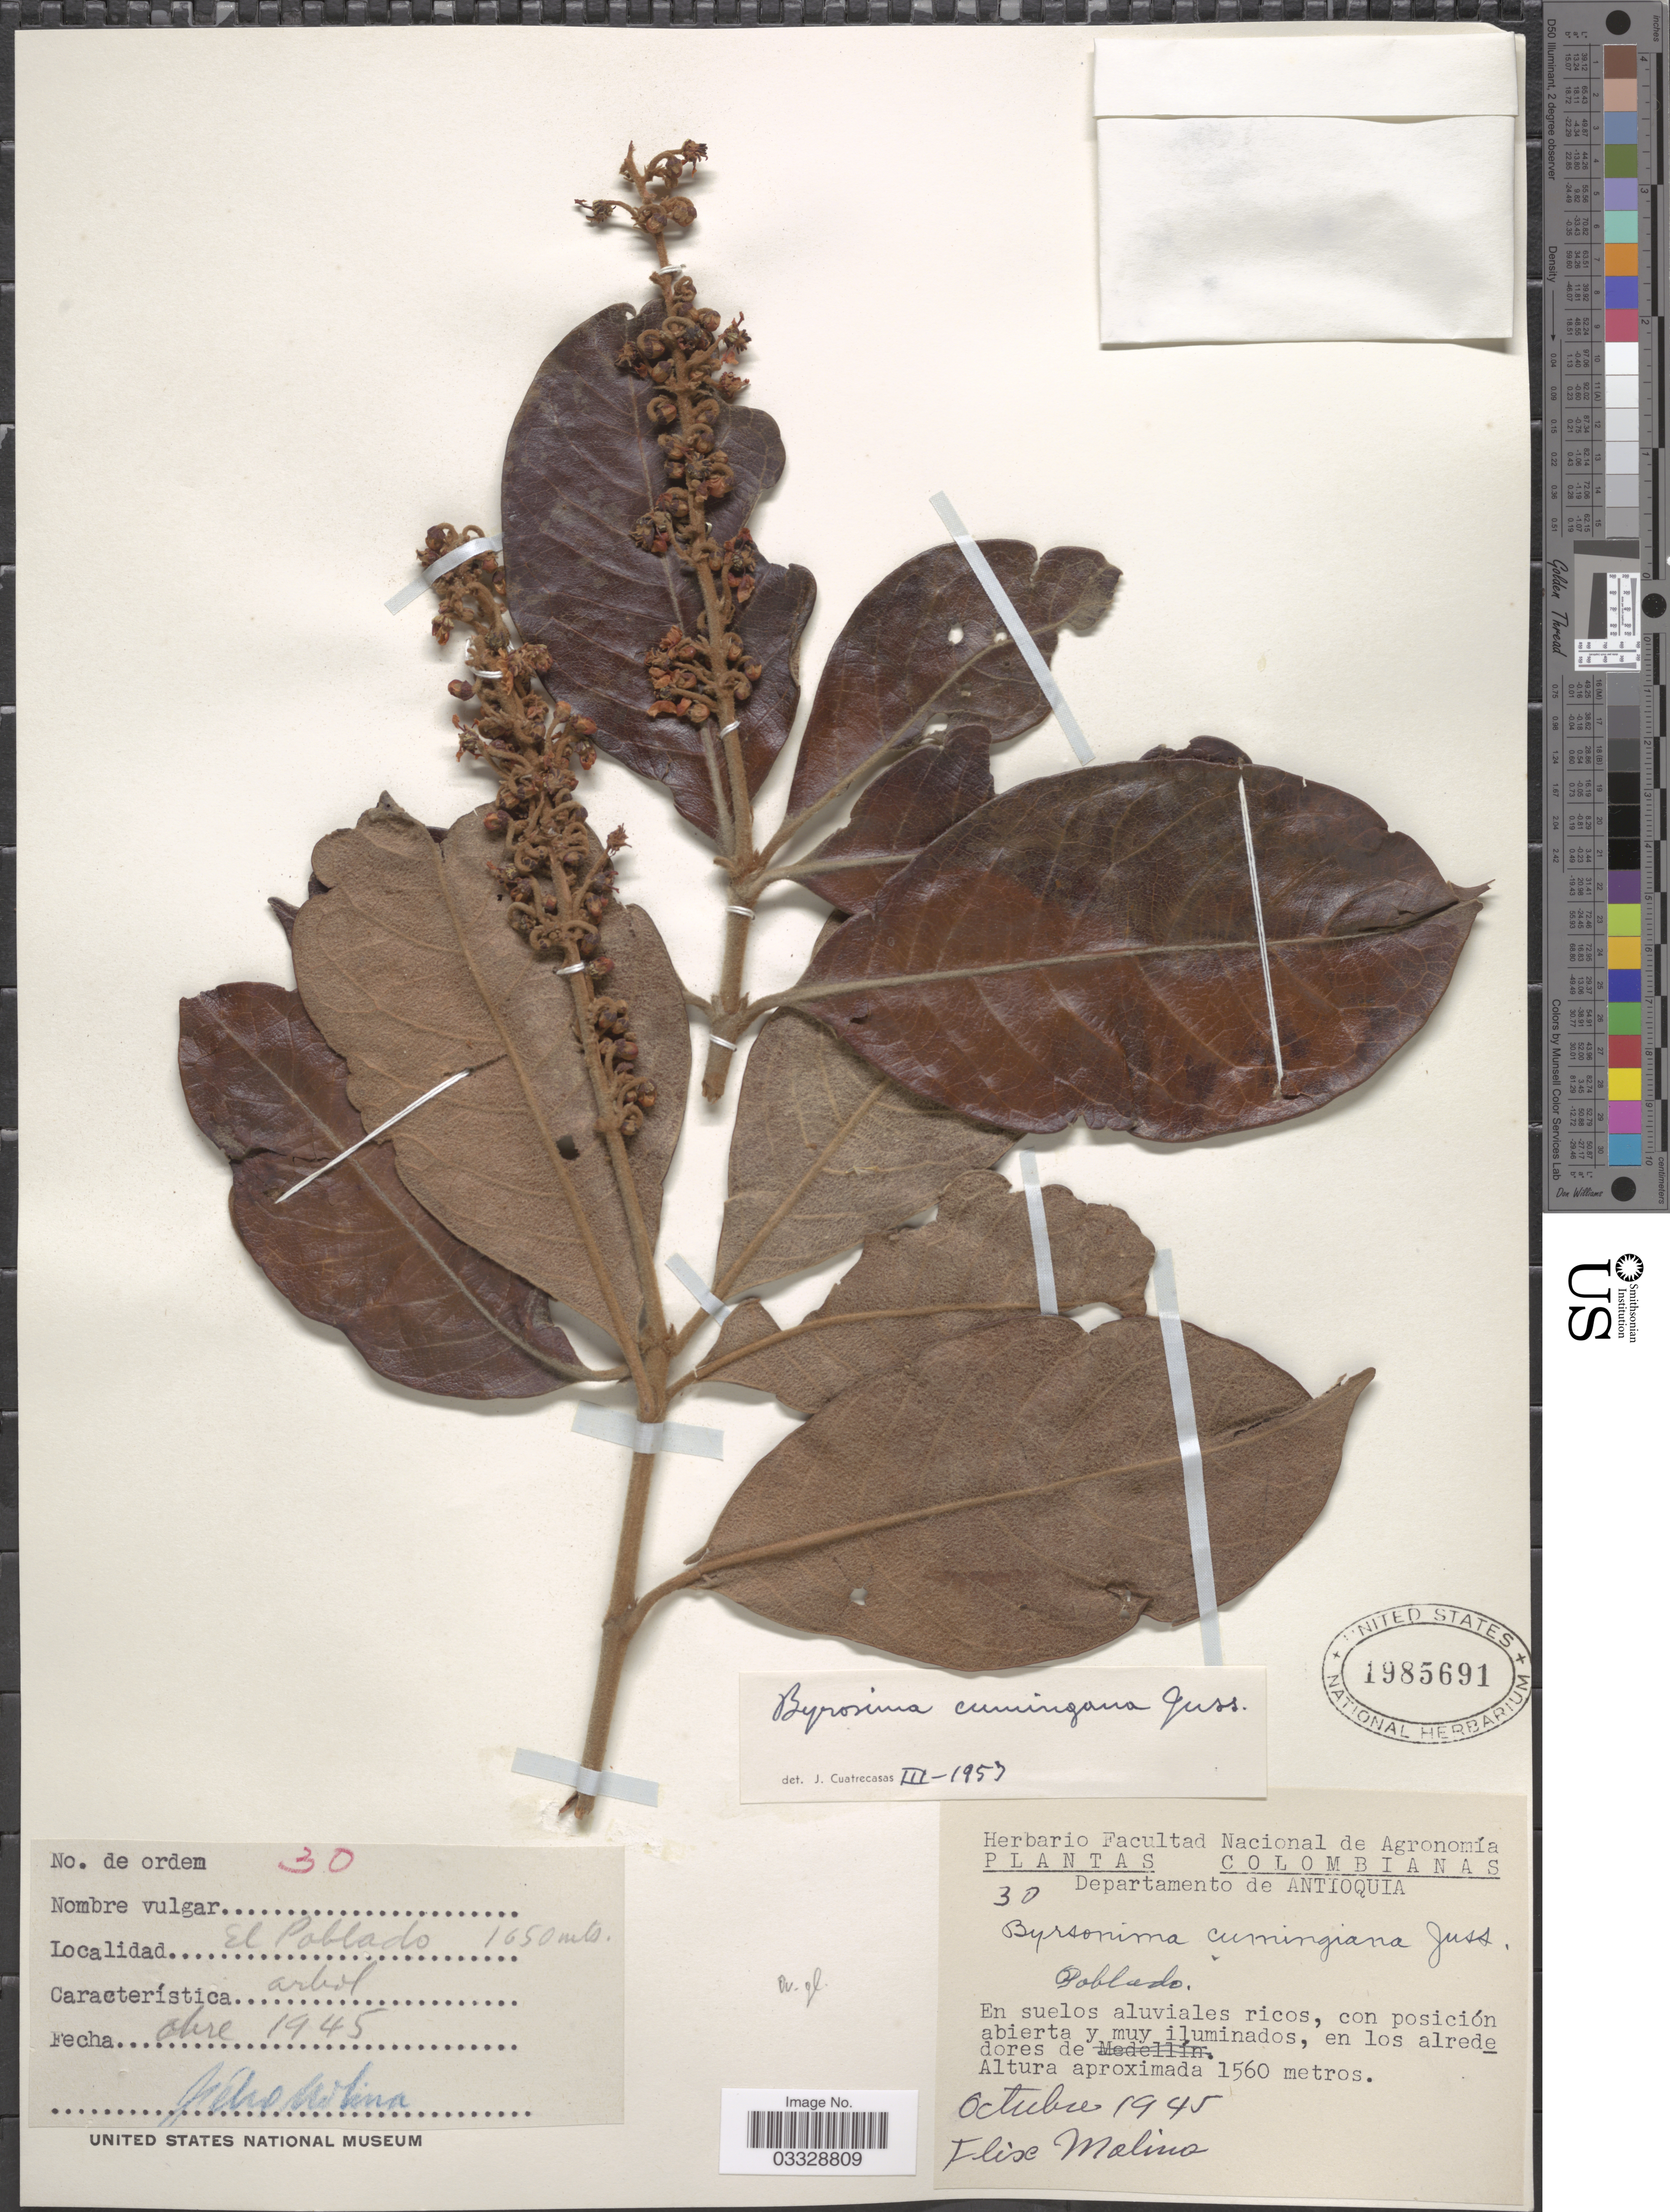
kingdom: Plantae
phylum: Tracheophyta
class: Magnoliopsida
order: Malpighiales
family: Malpighiaceae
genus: Byrsonima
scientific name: Byrsonima cumingiana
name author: A. Juss.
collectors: F. Molina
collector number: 30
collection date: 1945-10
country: Colombia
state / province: Antioquia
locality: Departamento de Antioquia. El Poblado.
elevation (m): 1560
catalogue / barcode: US 1985691